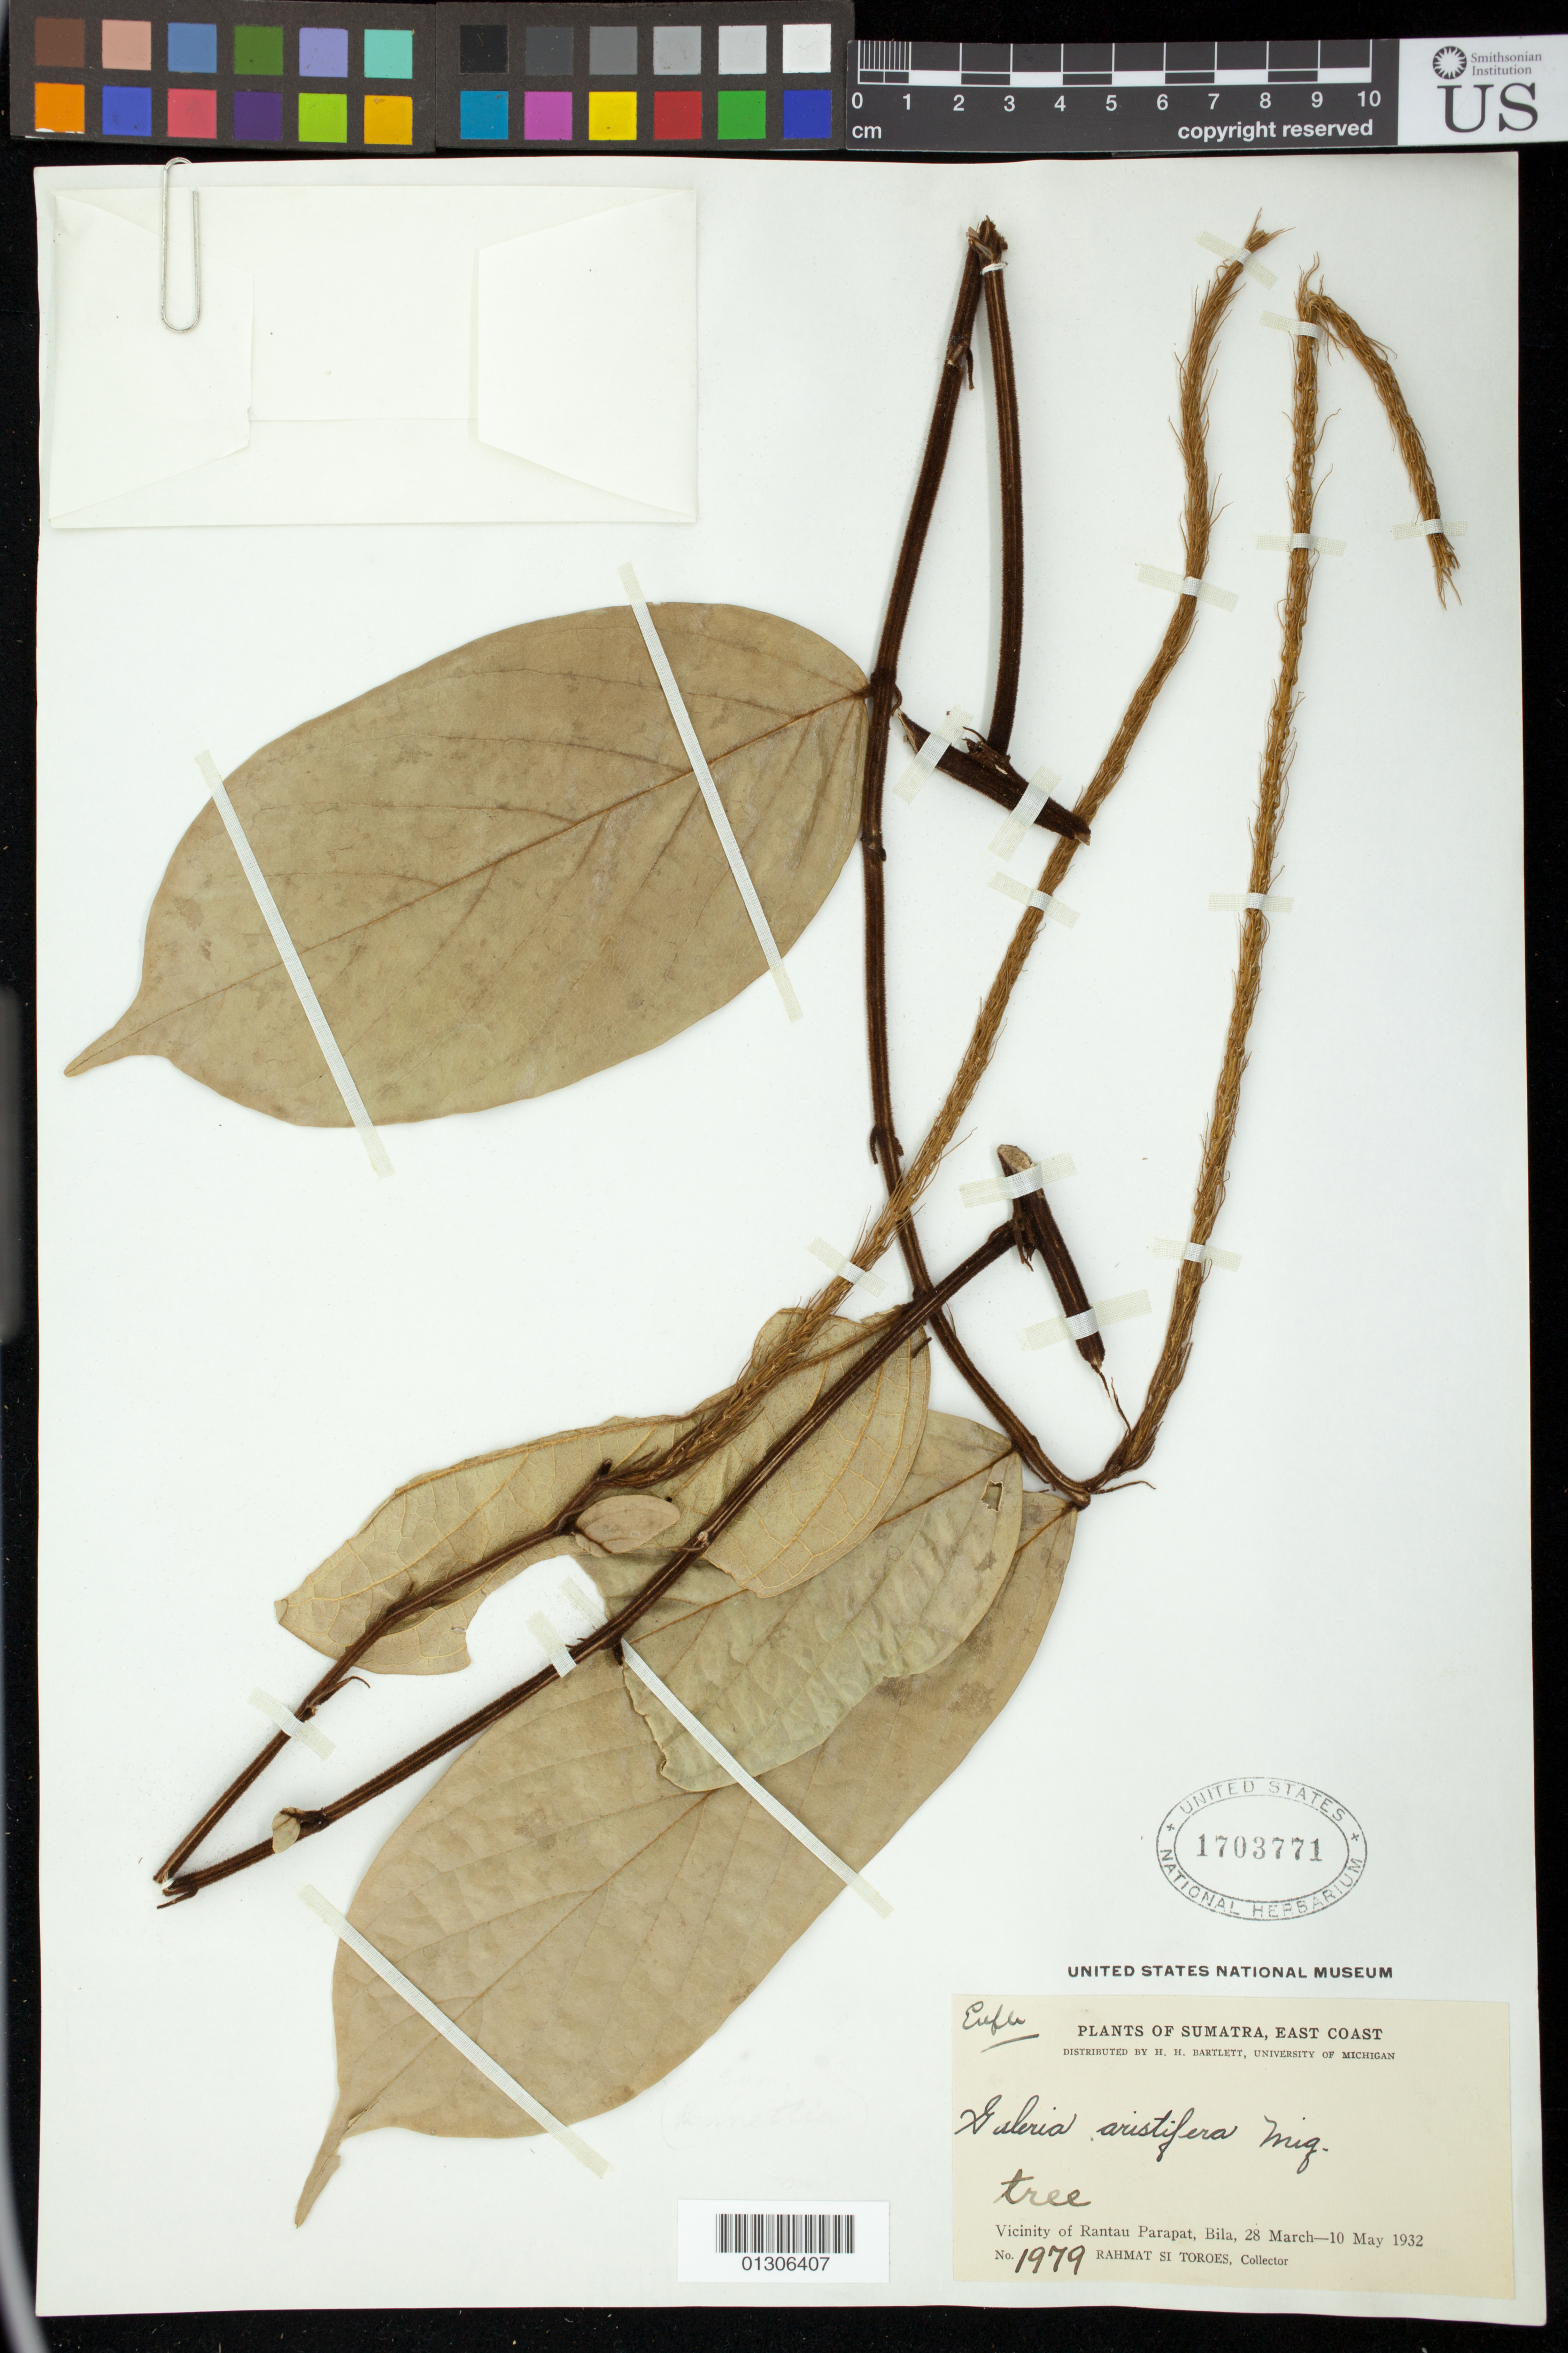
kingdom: Plantae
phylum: Tracheophyta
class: Magnoliopsida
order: Malpighiales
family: Pandaceae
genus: Galearia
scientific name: Galearia aristifera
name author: Miq.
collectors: Rahmat Si Boeea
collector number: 1979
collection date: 1932-03-28/1932-05-10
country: Indonesia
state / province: Sumatra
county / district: Sumatera Utara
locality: Vicinity of Rantau Parapat [Rantau Prapat], Bila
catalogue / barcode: US 1703771